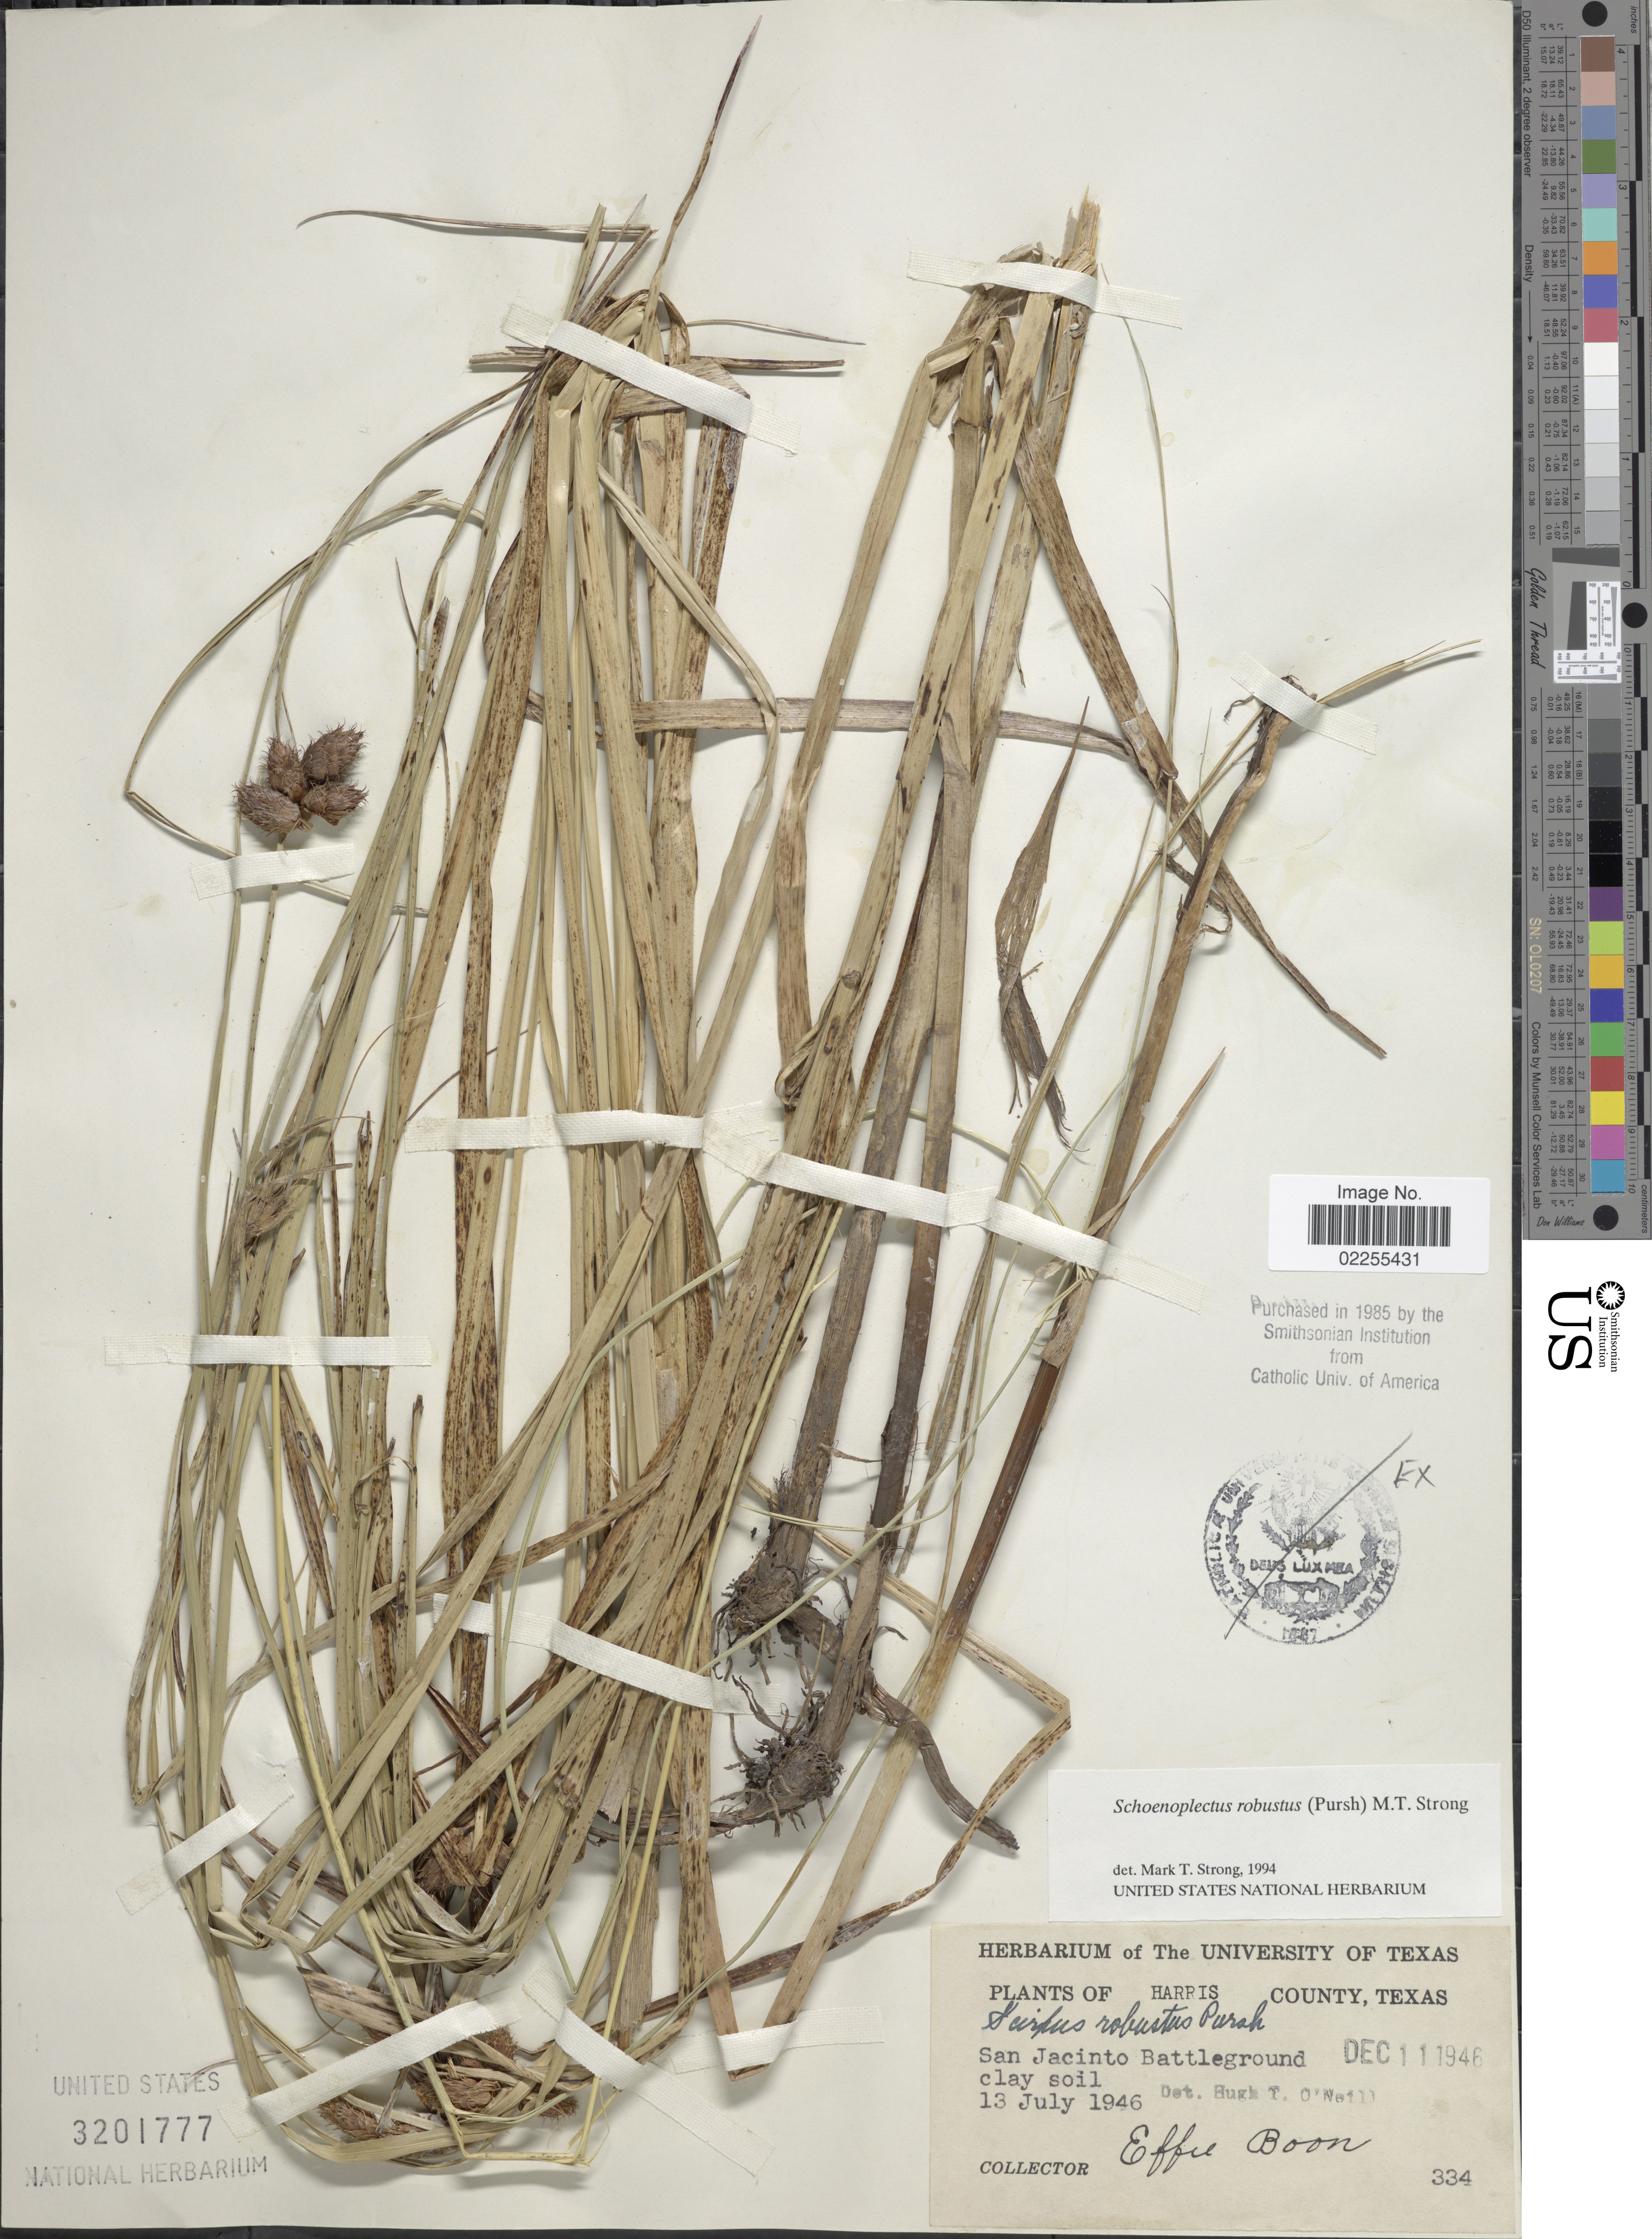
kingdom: Plantae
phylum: Tracheophyta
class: Liliopsida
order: Poales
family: Cyperaceae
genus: Bolboschoenus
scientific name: Bolboschoenus robustus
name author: (Pursh) Soják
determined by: Strong, M. T., (US), Smithsonian Institution - National Museum of Natural History (UNITED STATES)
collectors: E. Boon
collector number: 334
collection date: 1946-07-13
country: United States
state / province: Texas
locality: Harris County, San Jacinto Battleground.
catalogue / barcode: US 3201777